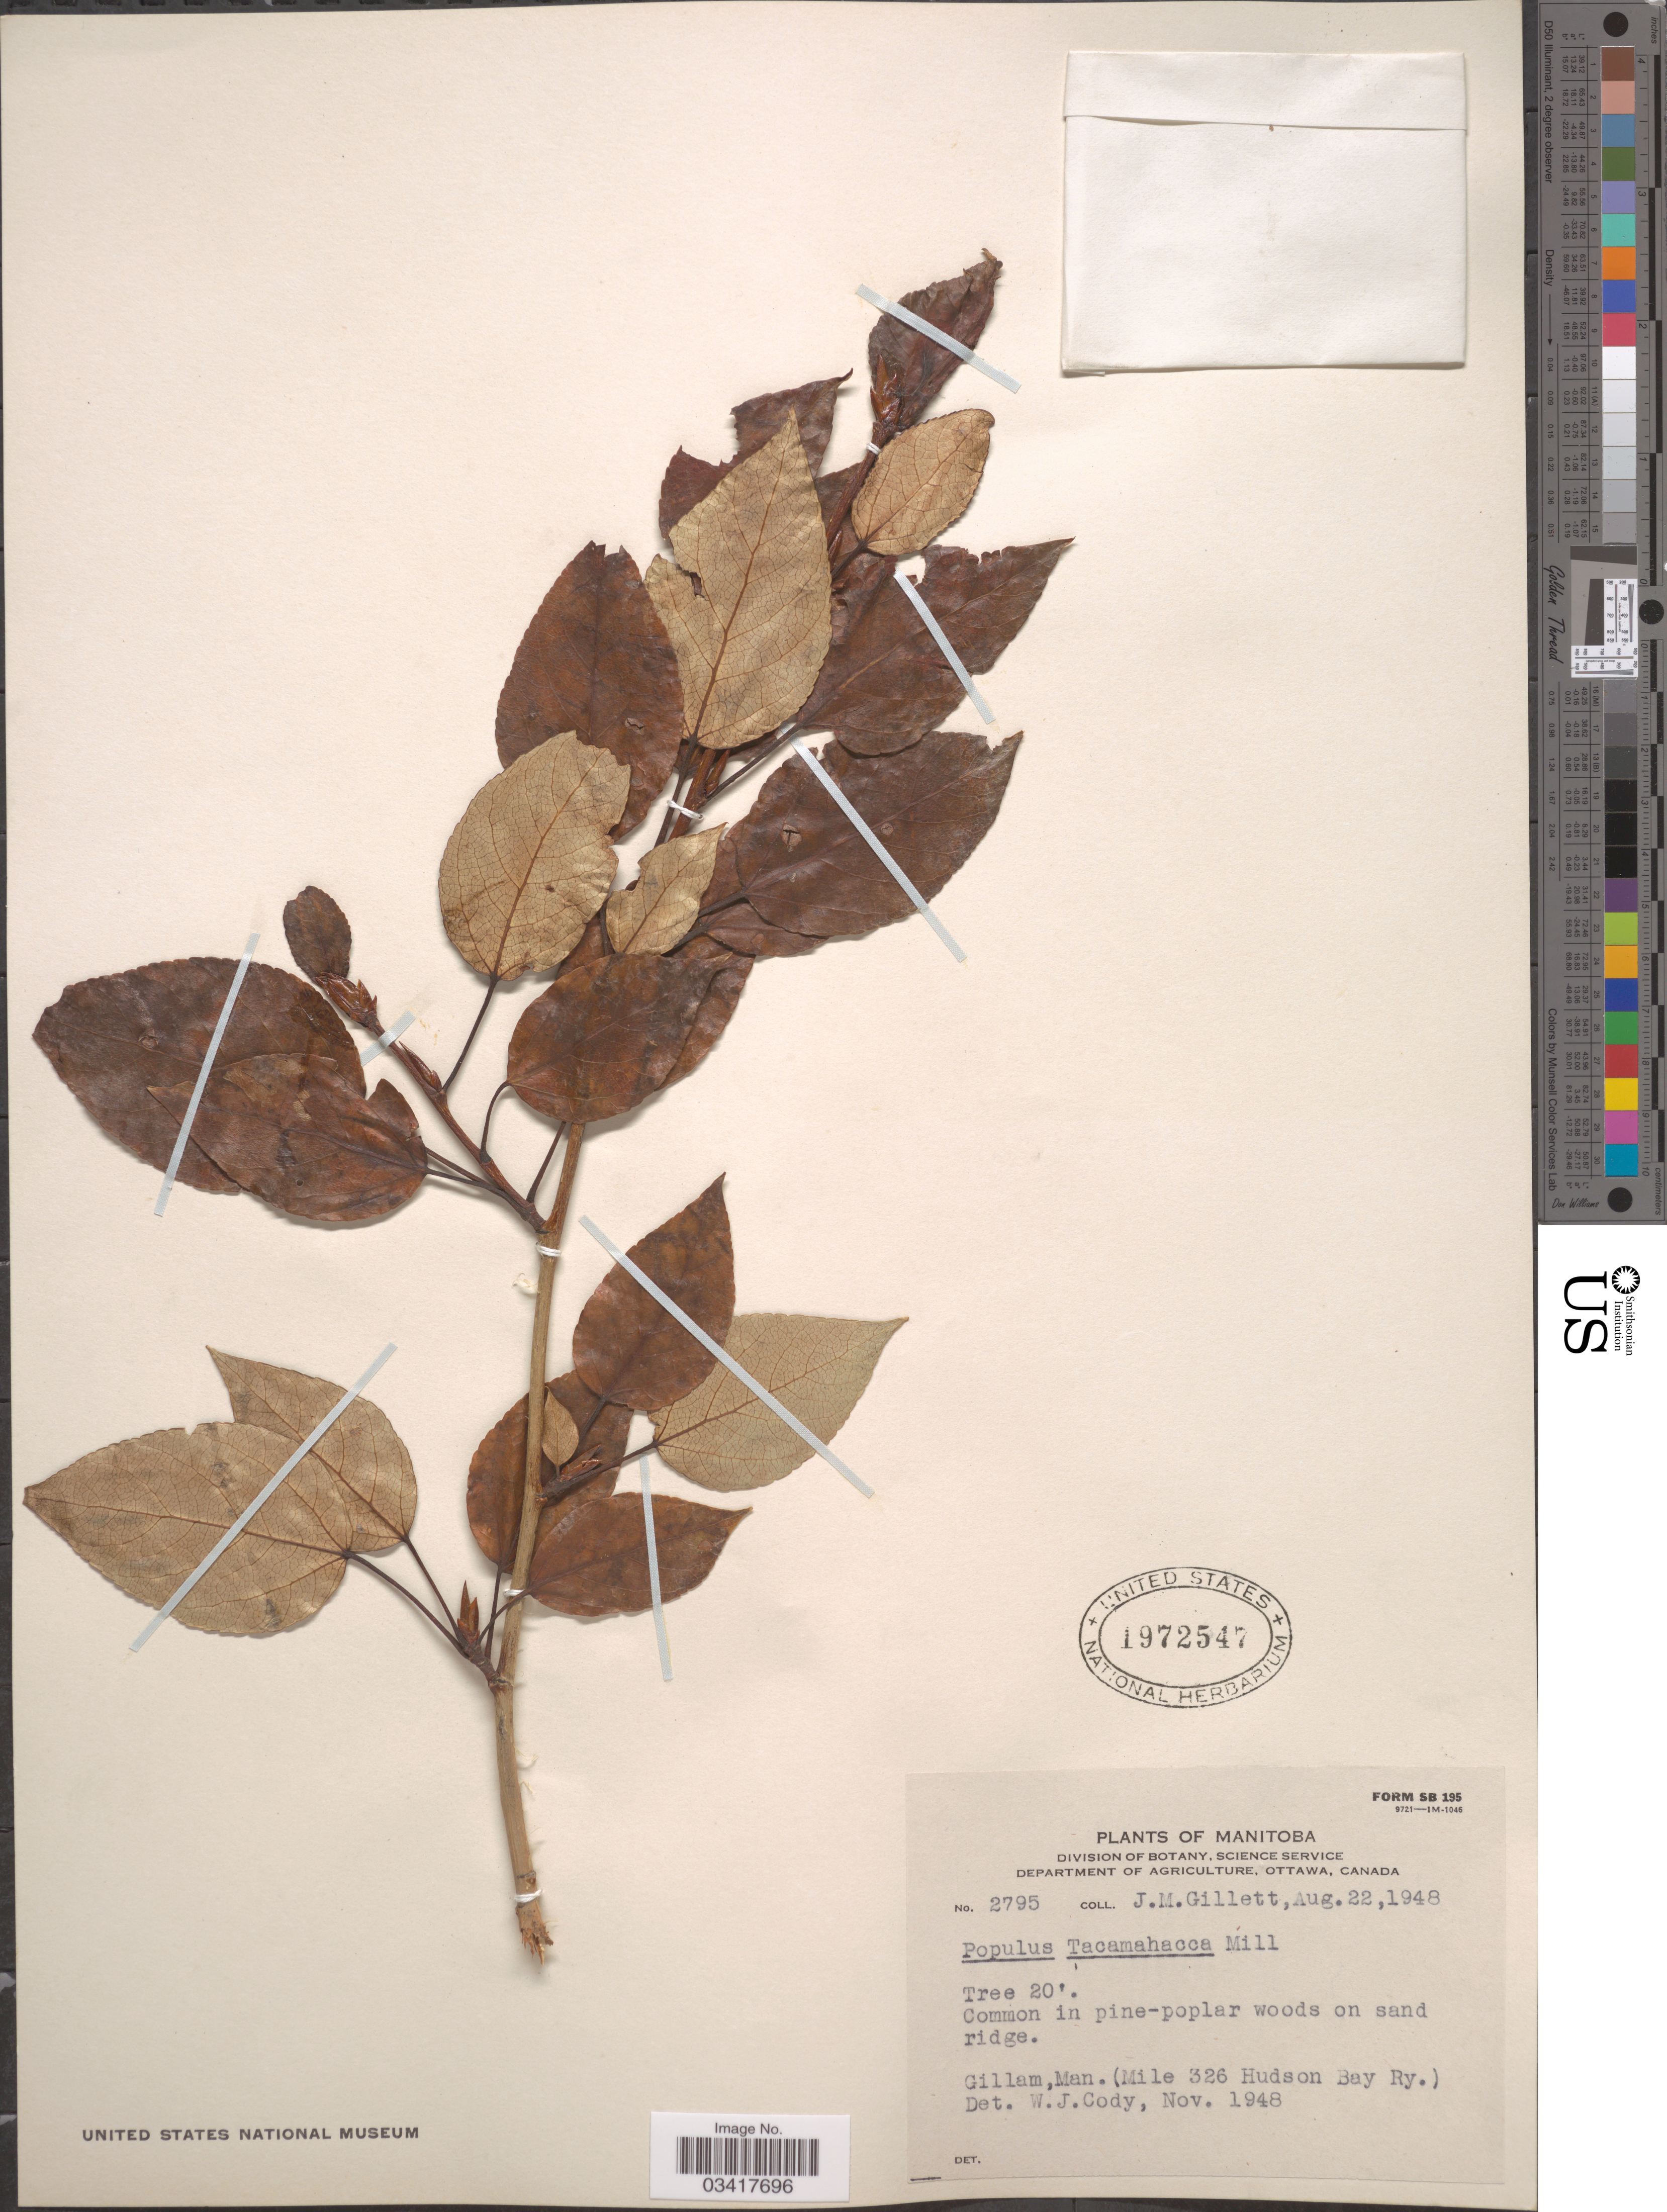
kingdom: Plantae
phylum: Tracheophyta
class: Magnoliopsida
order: Malpighiales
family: Salicaceae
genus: Populus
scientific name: Populus balsamifera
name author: L.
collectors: J. M. Gillett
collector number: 2795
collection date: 1948-08-22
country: Canada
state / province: Manitoba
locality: Gillam, Man. (Mile 326 Hudson Bay Ry.).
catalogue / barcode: US 1972547